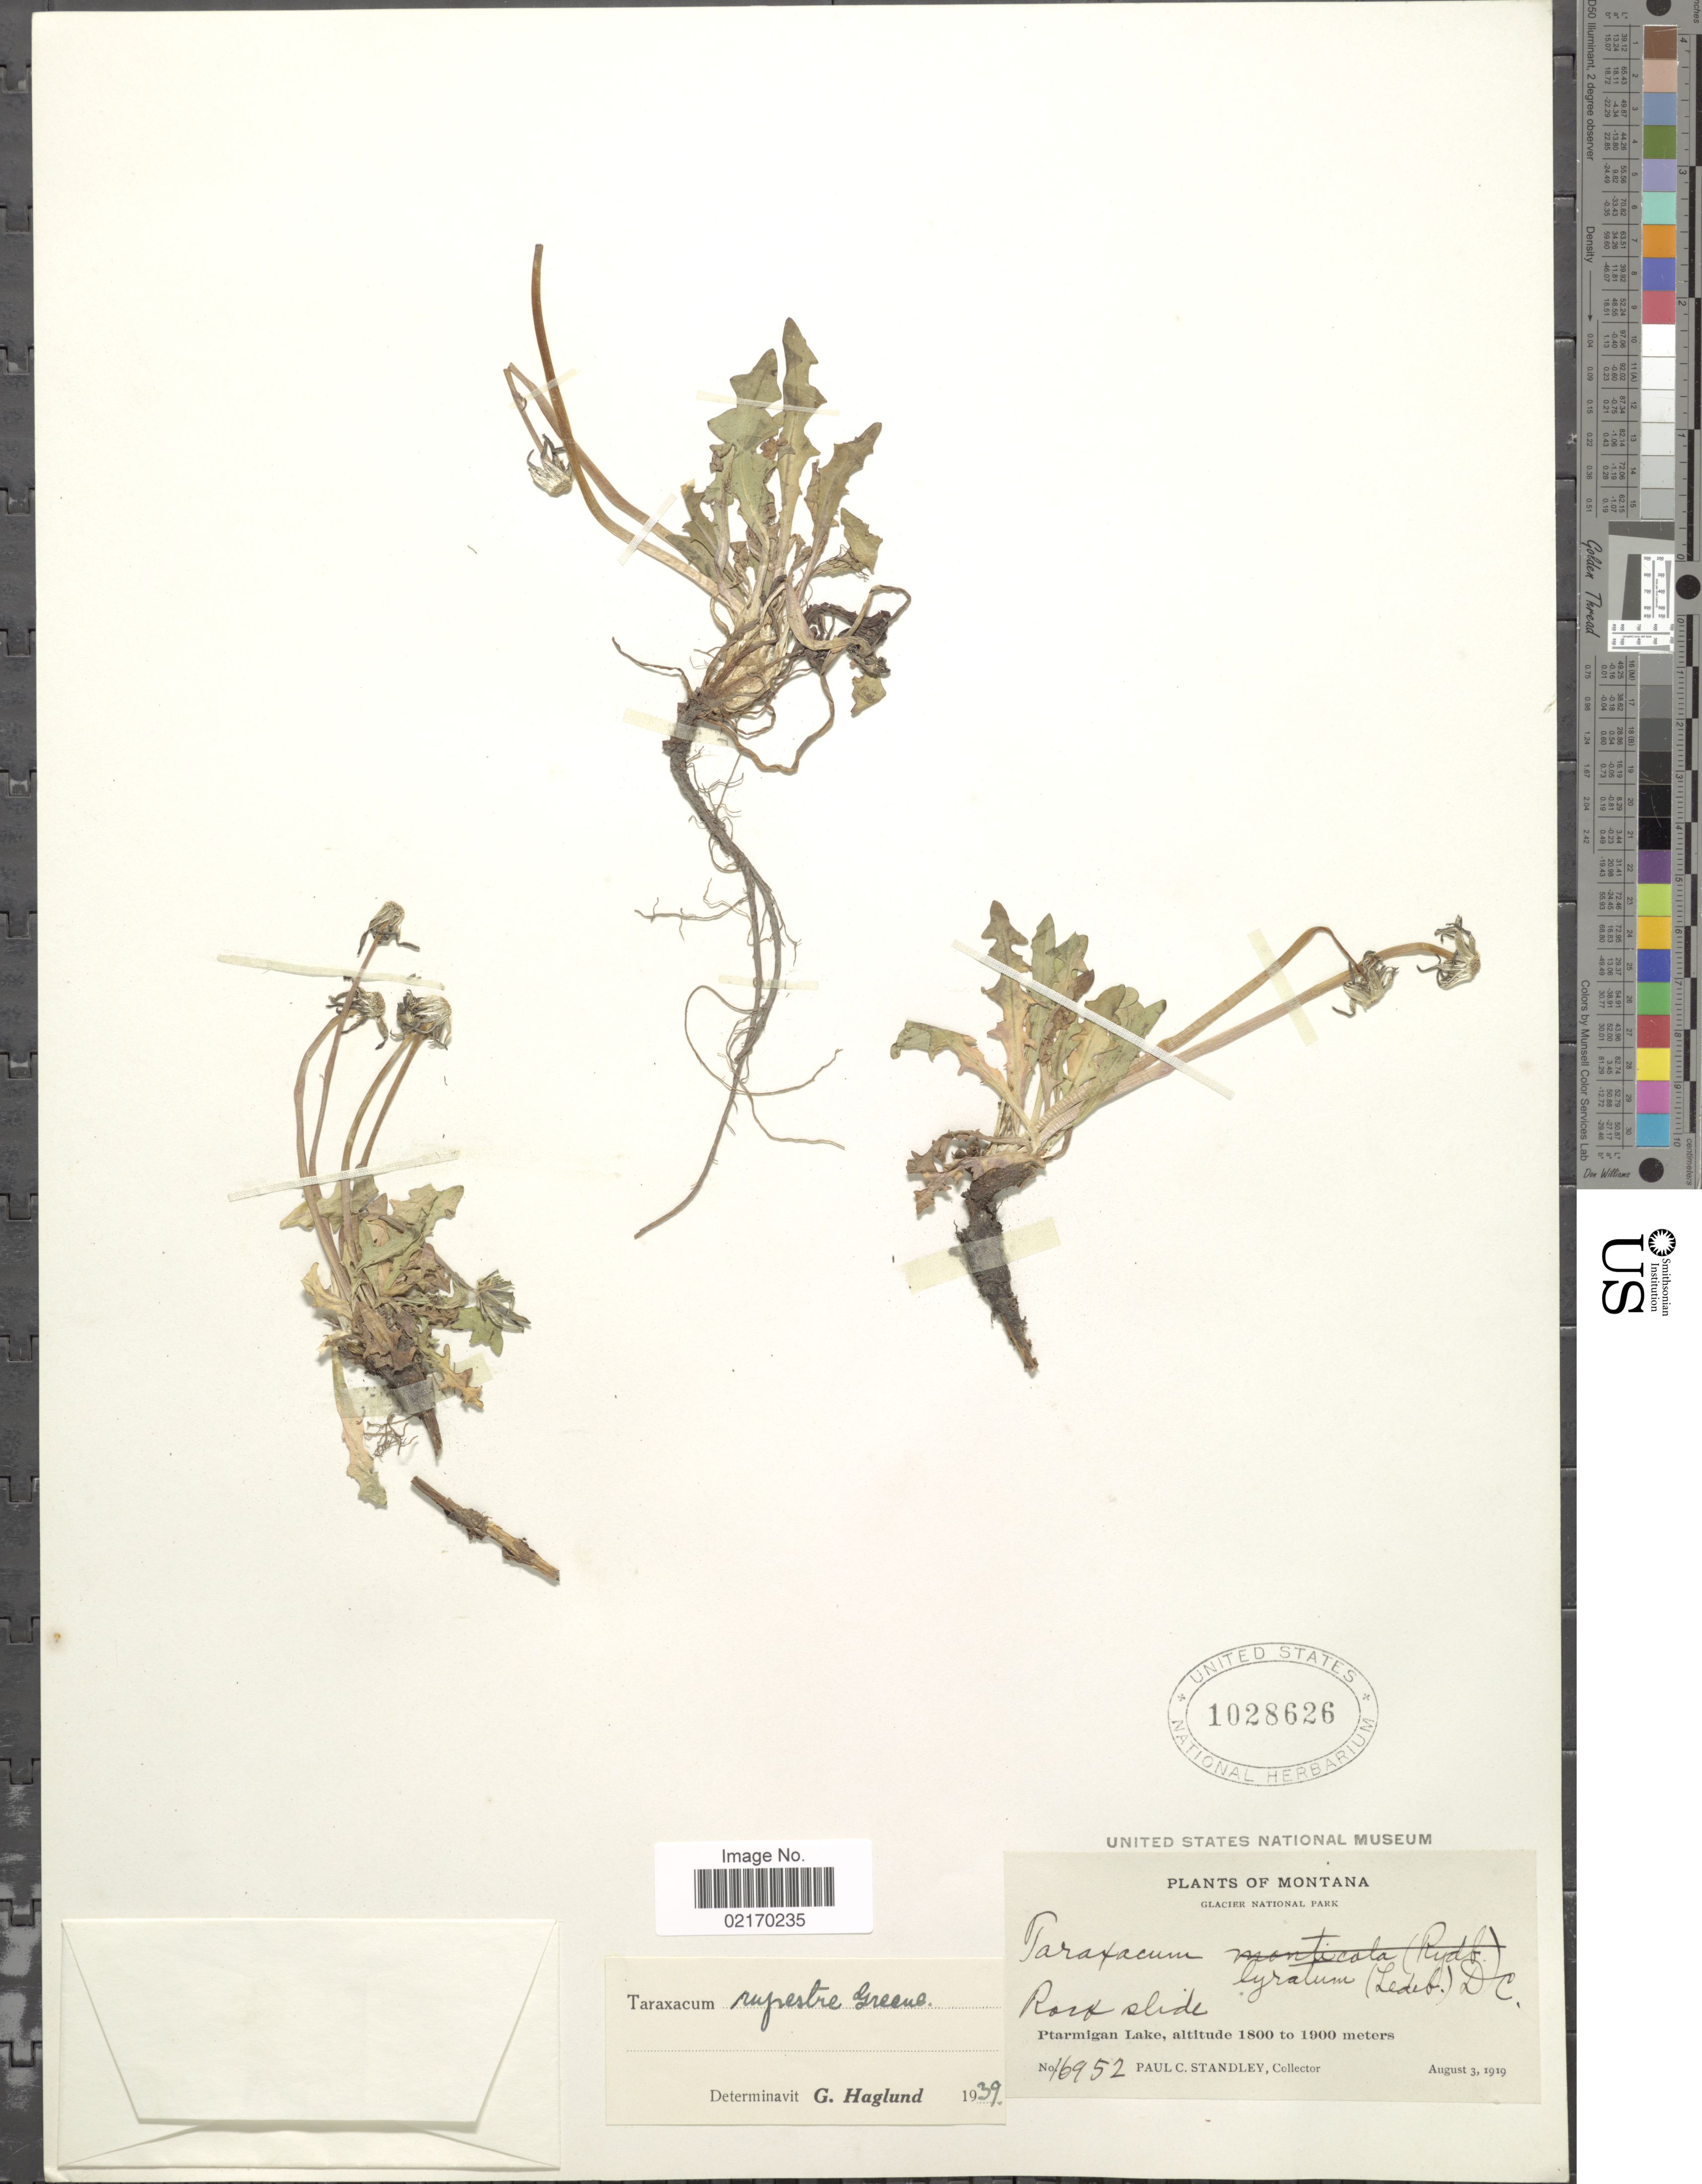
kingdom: Plantae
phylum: Tracheophyta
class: Magnoliopsida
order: Asterales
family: Asteraceae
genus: Taraxacum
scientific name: Taraxacum rupestre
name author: Greene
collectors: P. C. Standley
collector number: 16952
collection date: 1919-08-03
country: United States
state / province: Montana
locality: Ptarmigan Lake. Glacier National Park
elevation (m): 1800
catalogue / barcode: US 1028626